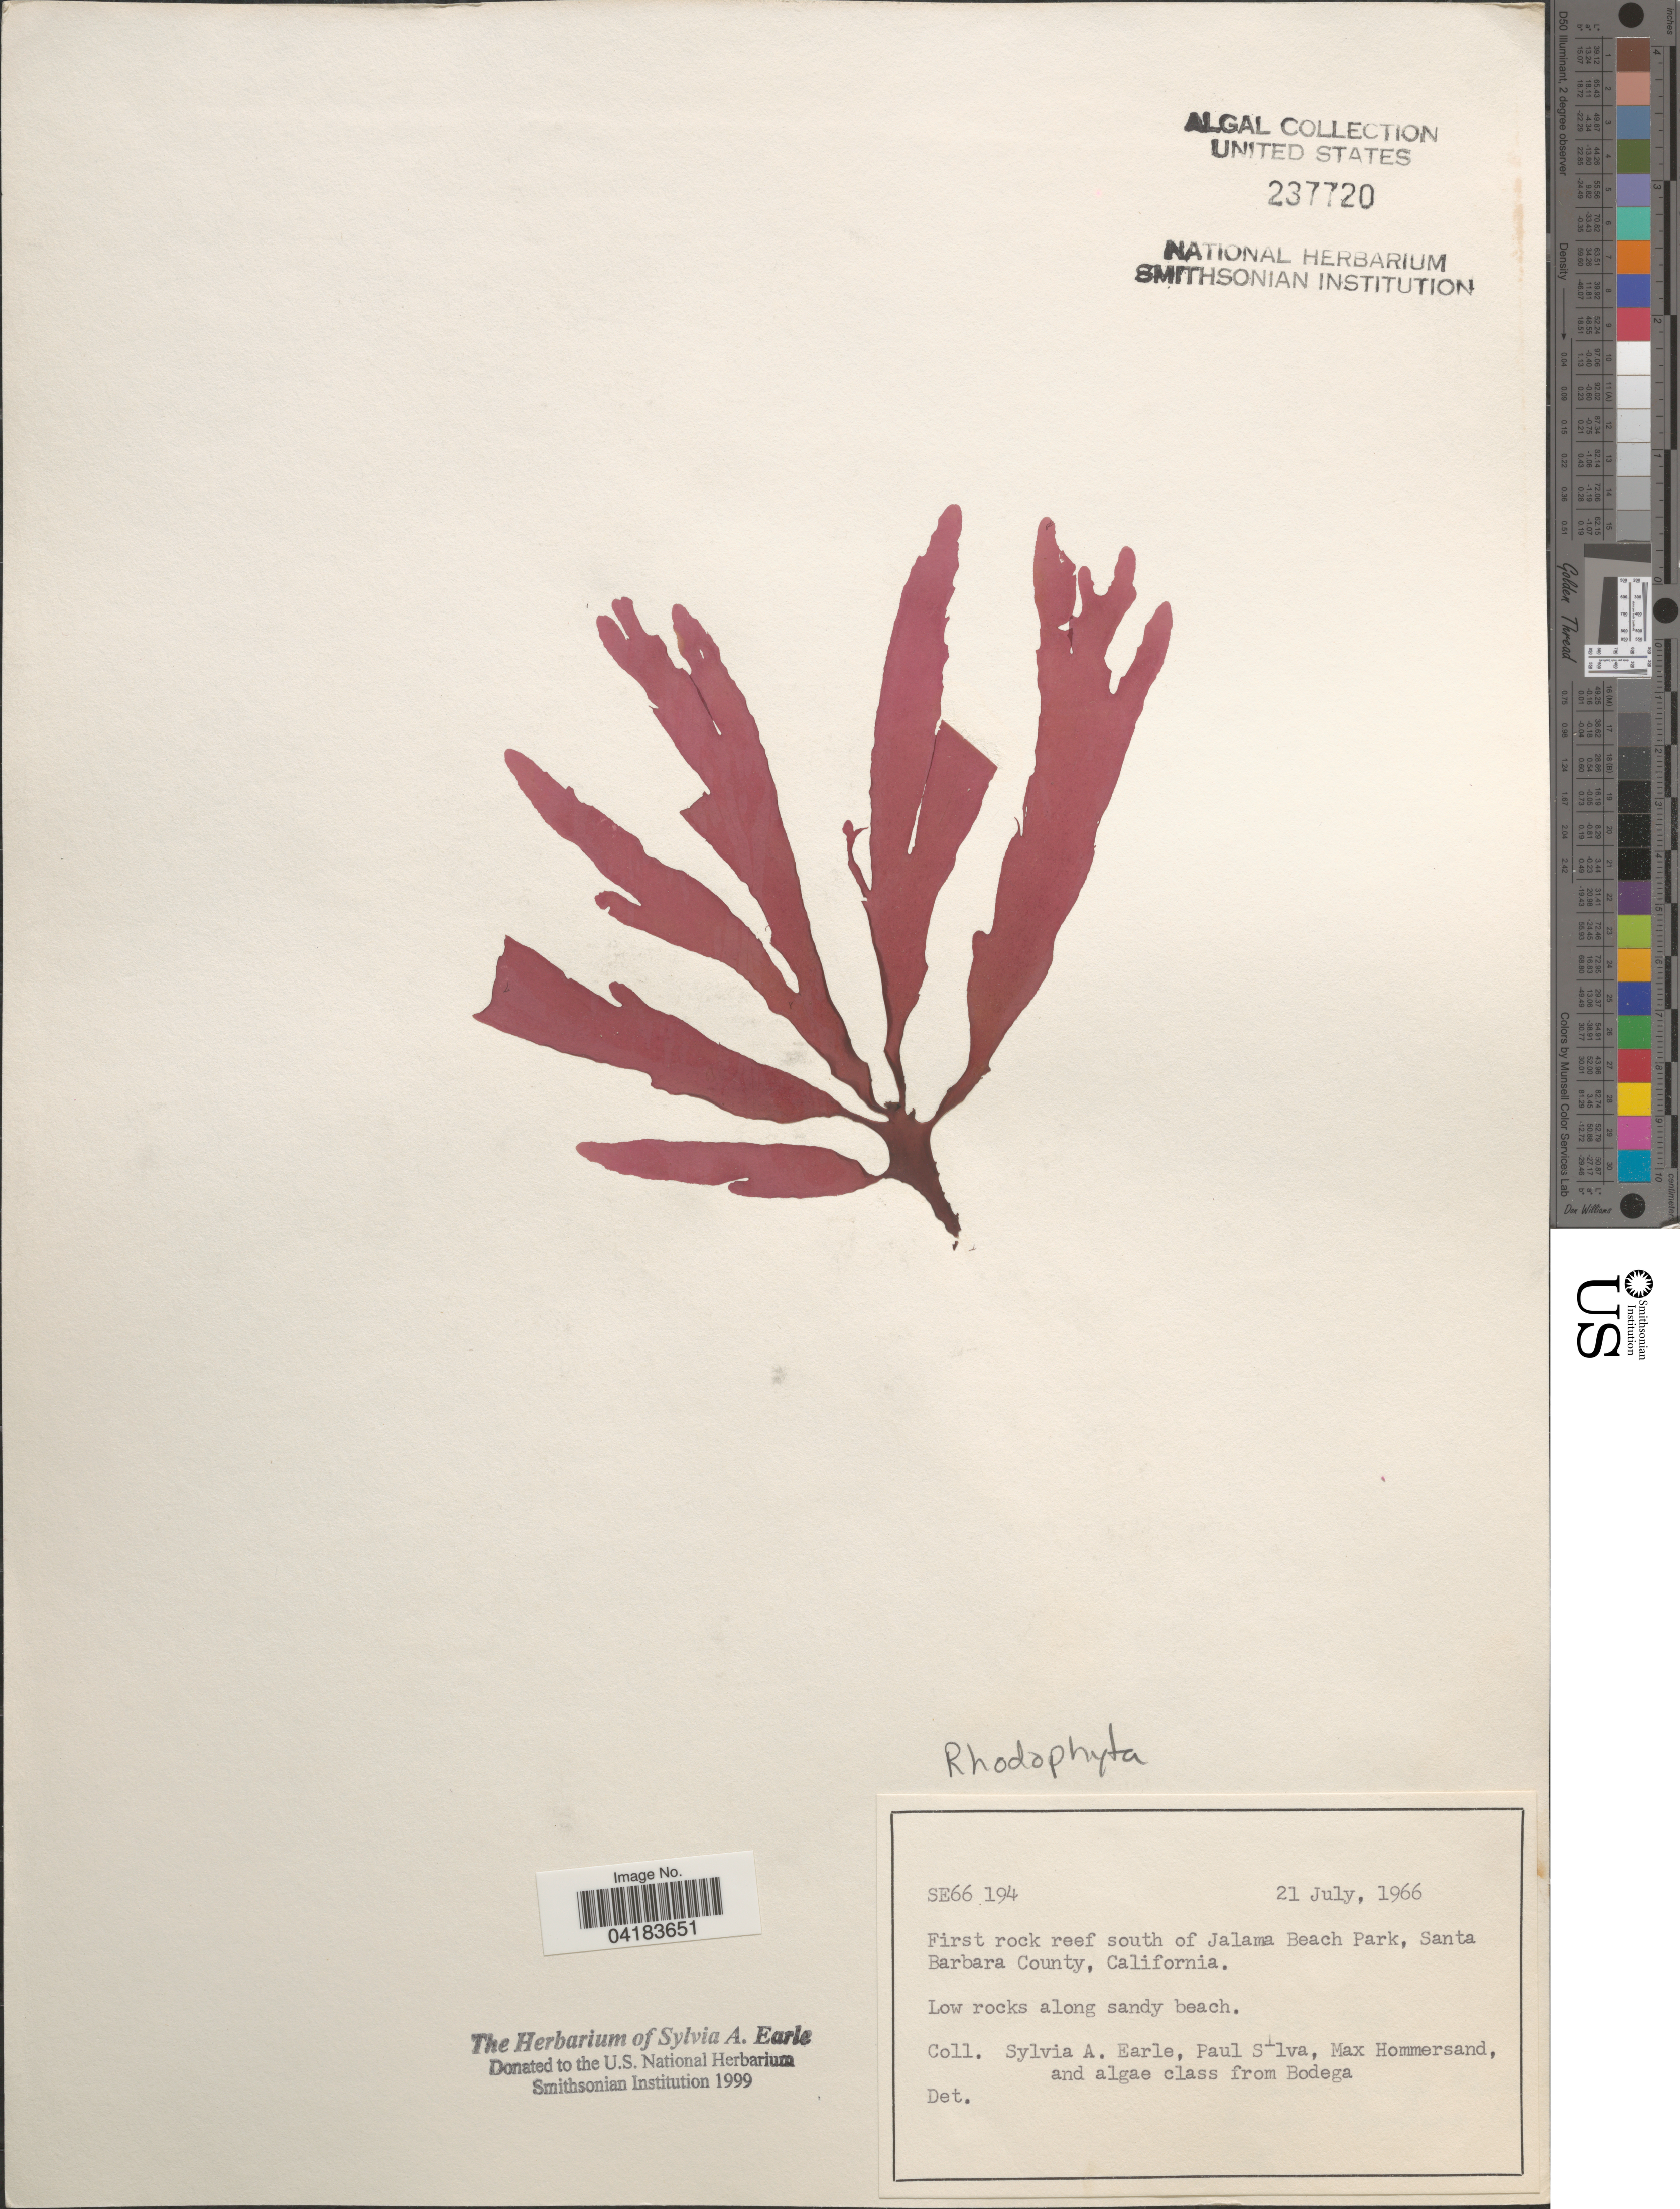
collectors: S. A. Earle, P. C. Silva, M. H. Hommersand & Bodega Algae Class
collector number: SE66194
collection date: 1966-07-21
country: United States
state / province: California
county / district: Santa Barbara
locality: First rock reef south of Jalama Beach Park, Santa Barbara County.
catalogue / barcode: US 237720